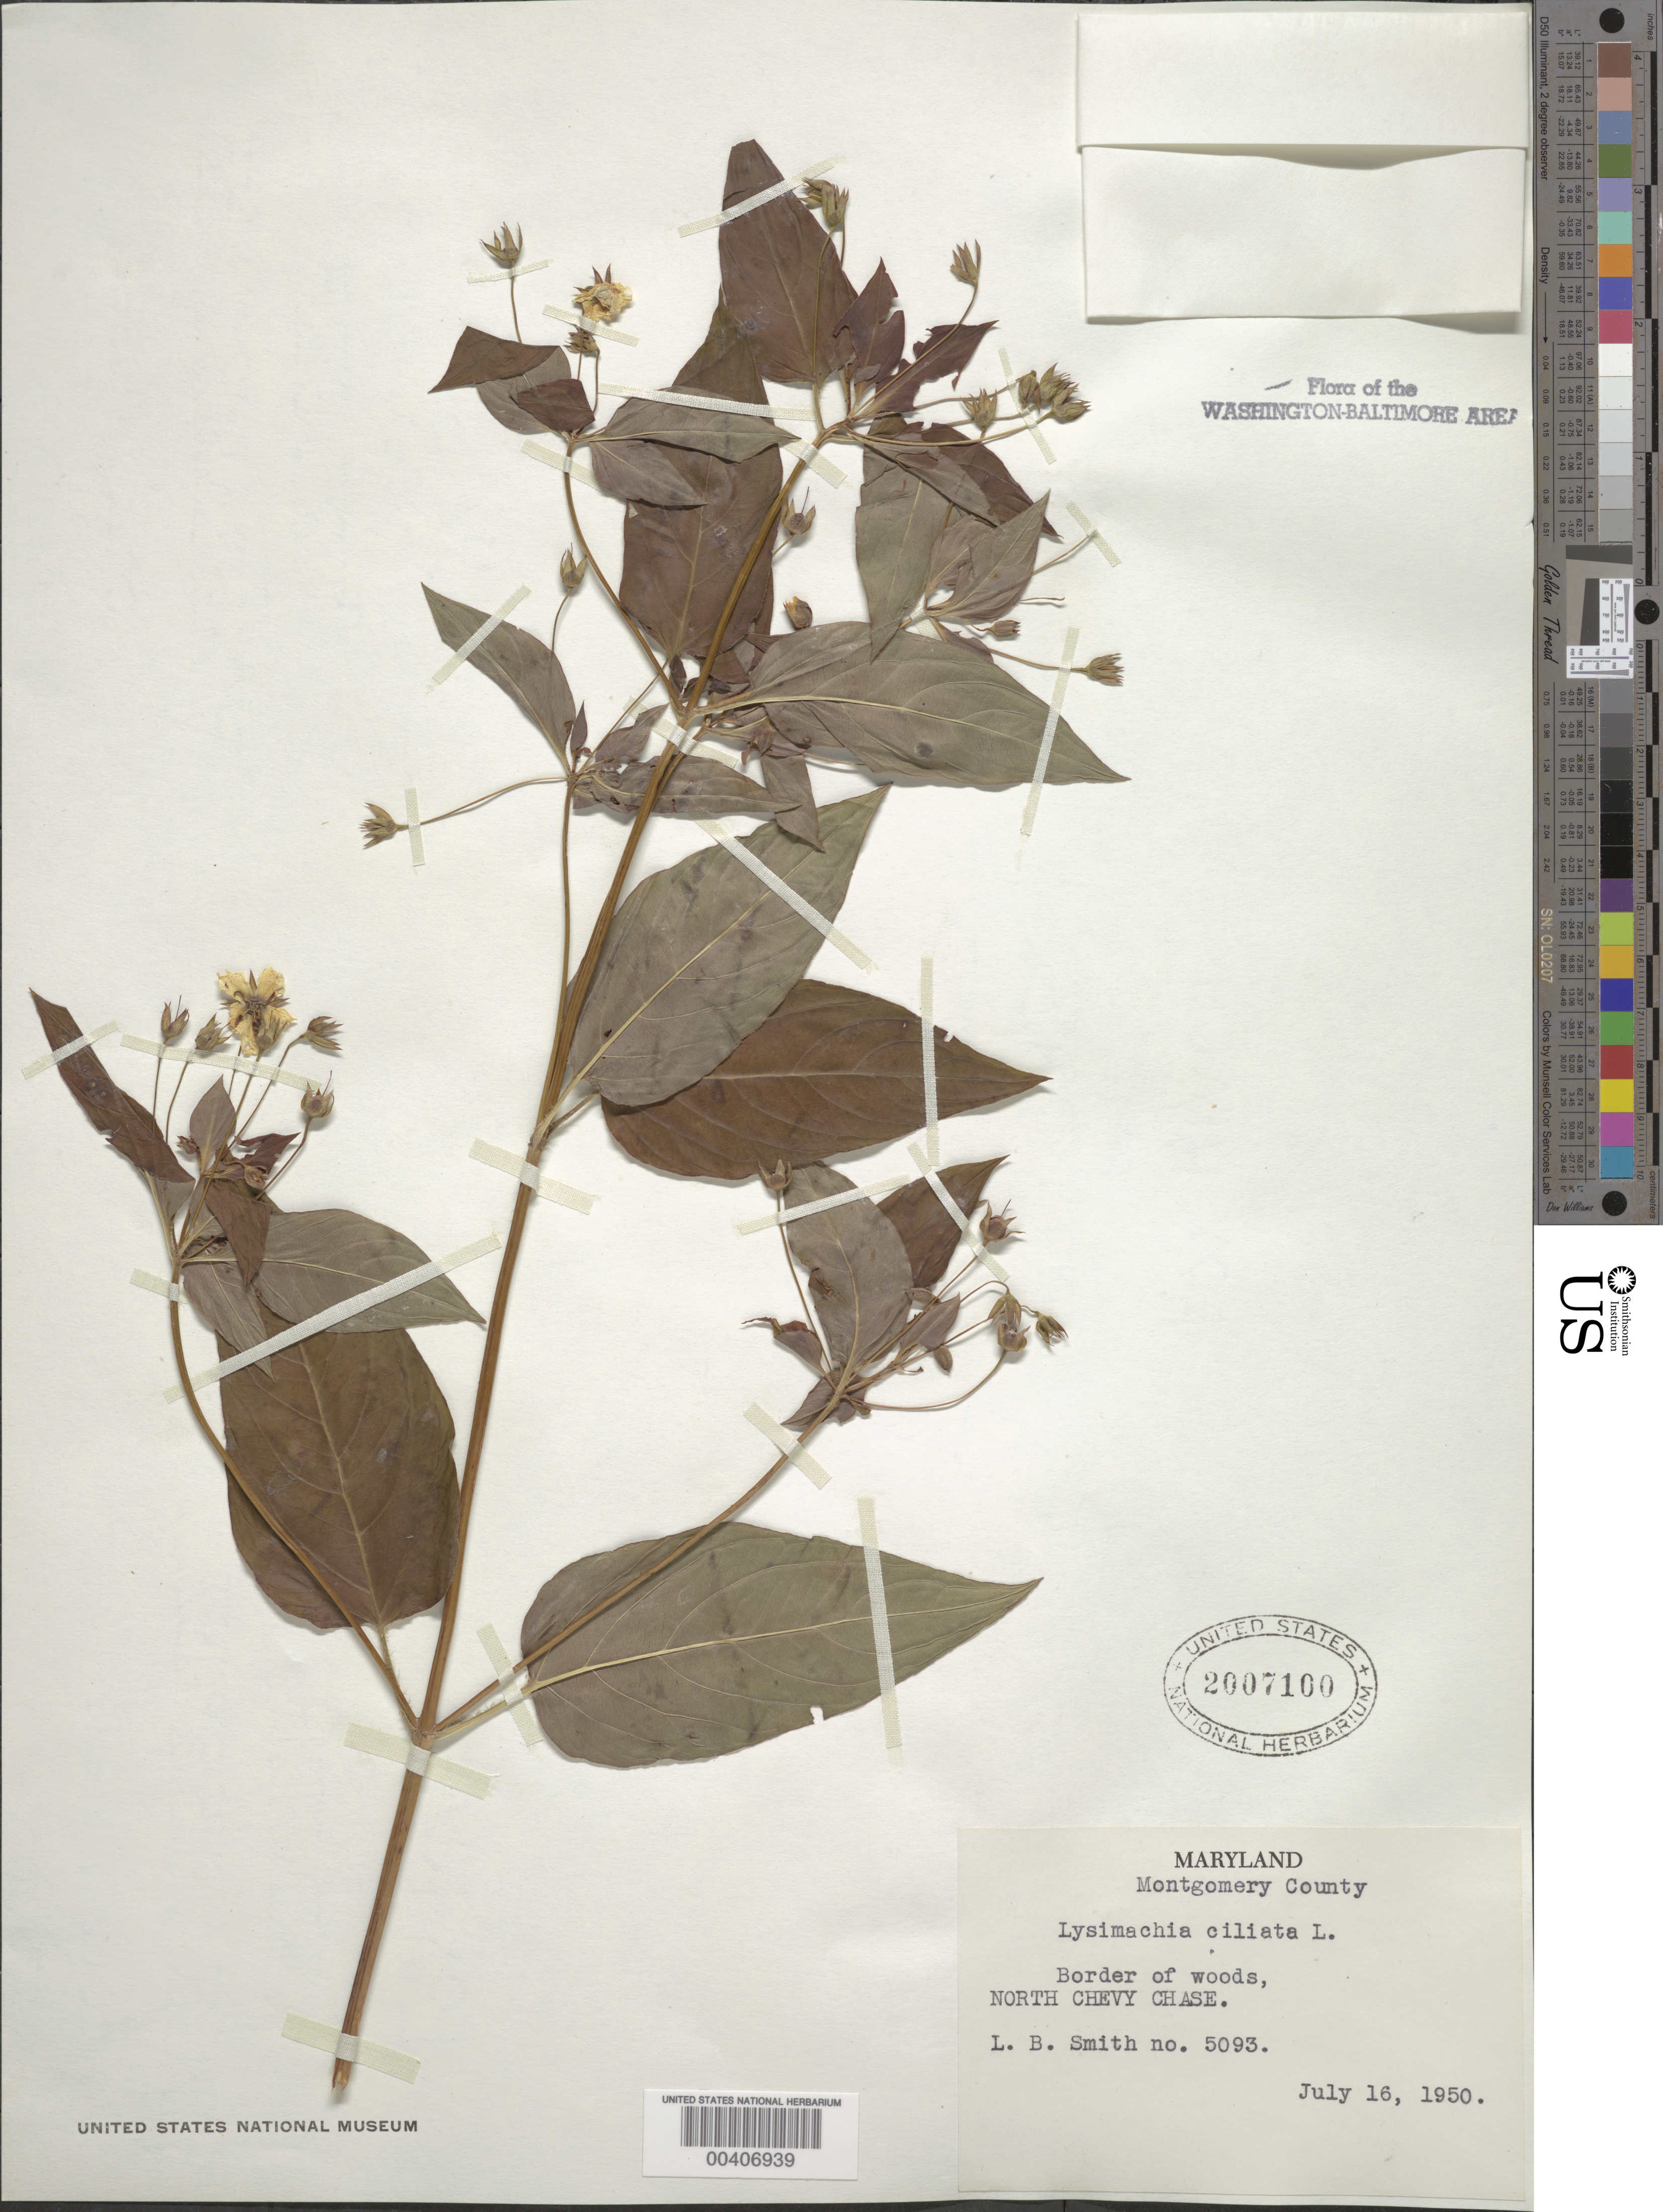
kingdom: Plantae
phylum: Tracheophyta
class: Magnoliopsida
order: Ericales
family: Primulaceae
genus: Lysimachia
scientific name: Lysimachia ciliata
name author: L.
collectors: L. Smith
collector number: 5093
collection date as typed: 16 Jul 1950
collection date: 1950-07-16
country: United States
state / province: Maryland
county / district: Montgomery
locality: North Chevy Chase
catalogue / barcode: US 2007100